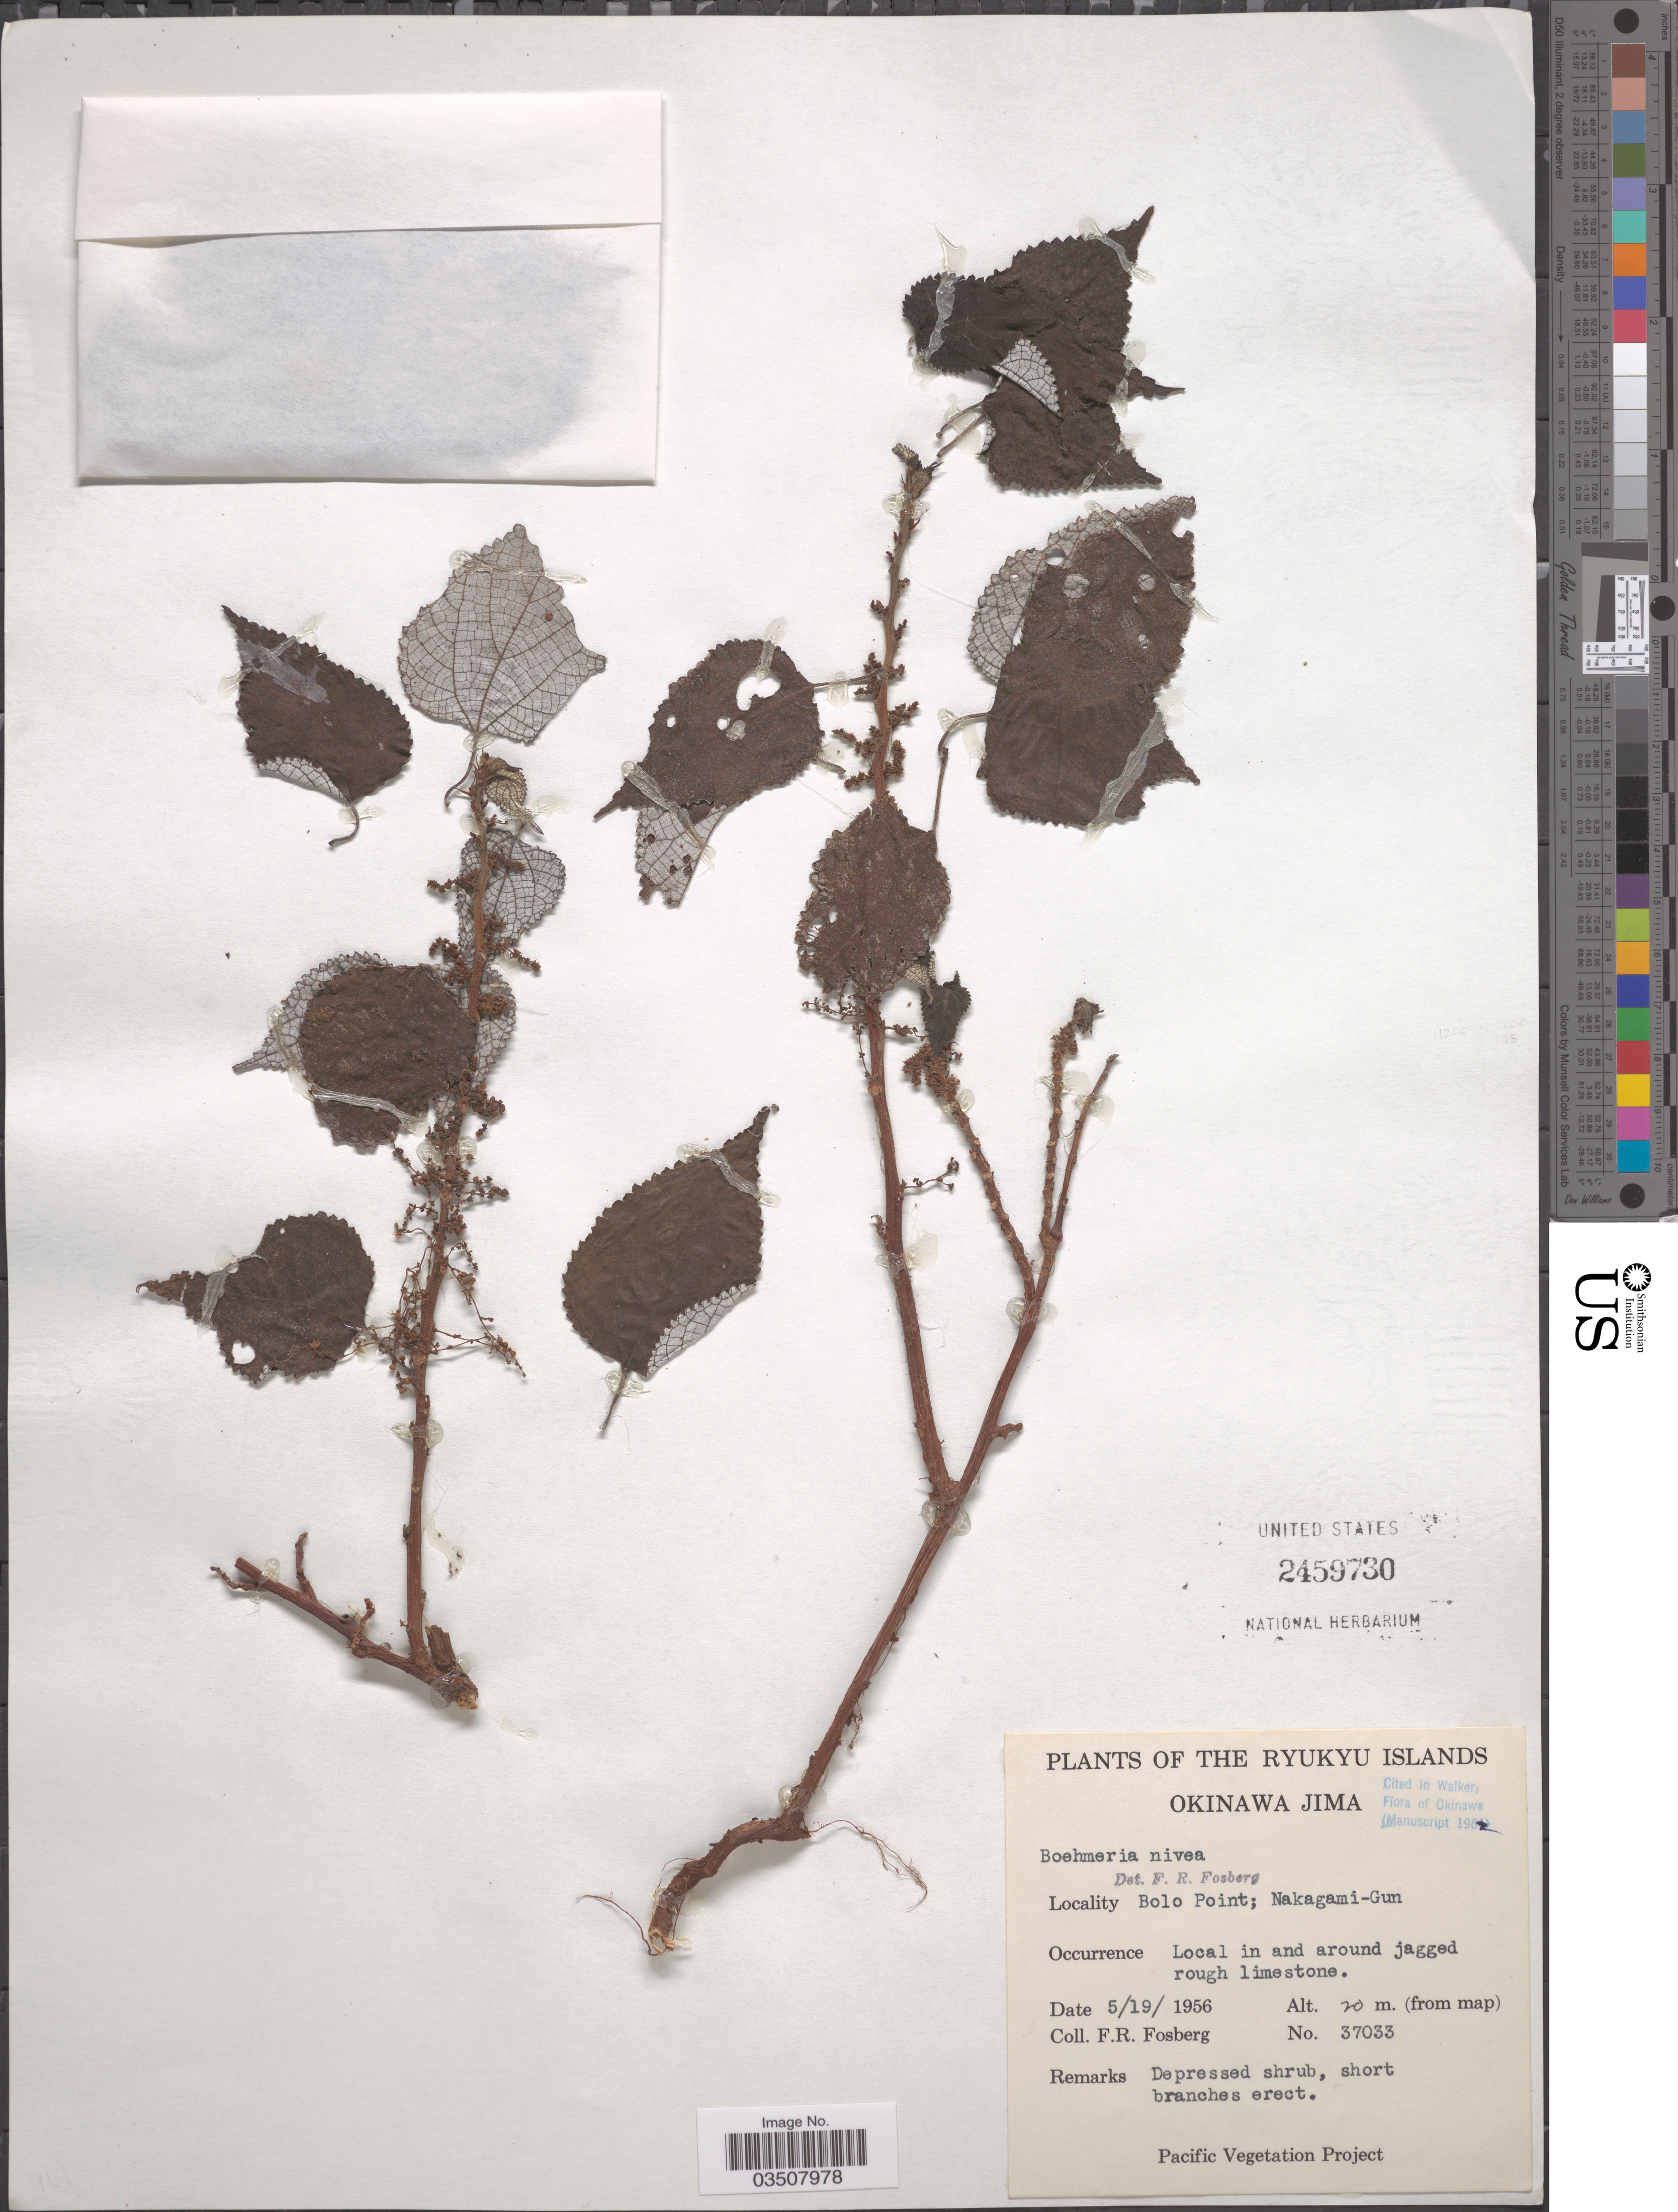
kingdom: Plantae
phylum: Tracheophyta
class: Magnoliopsida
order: Rosales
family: Urticaceae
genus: Boehmeria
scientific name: Boehmeria nivea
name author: (L.) Gaudich.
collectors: F. R. Fosberg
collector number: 37033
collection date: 1956-05-19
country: Japan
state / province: Okinawa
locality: The Ryukyu Islands. Okinawa Jima. Bolo Point; Nakagami-Gun.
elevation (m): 20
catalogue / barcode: US 2459730